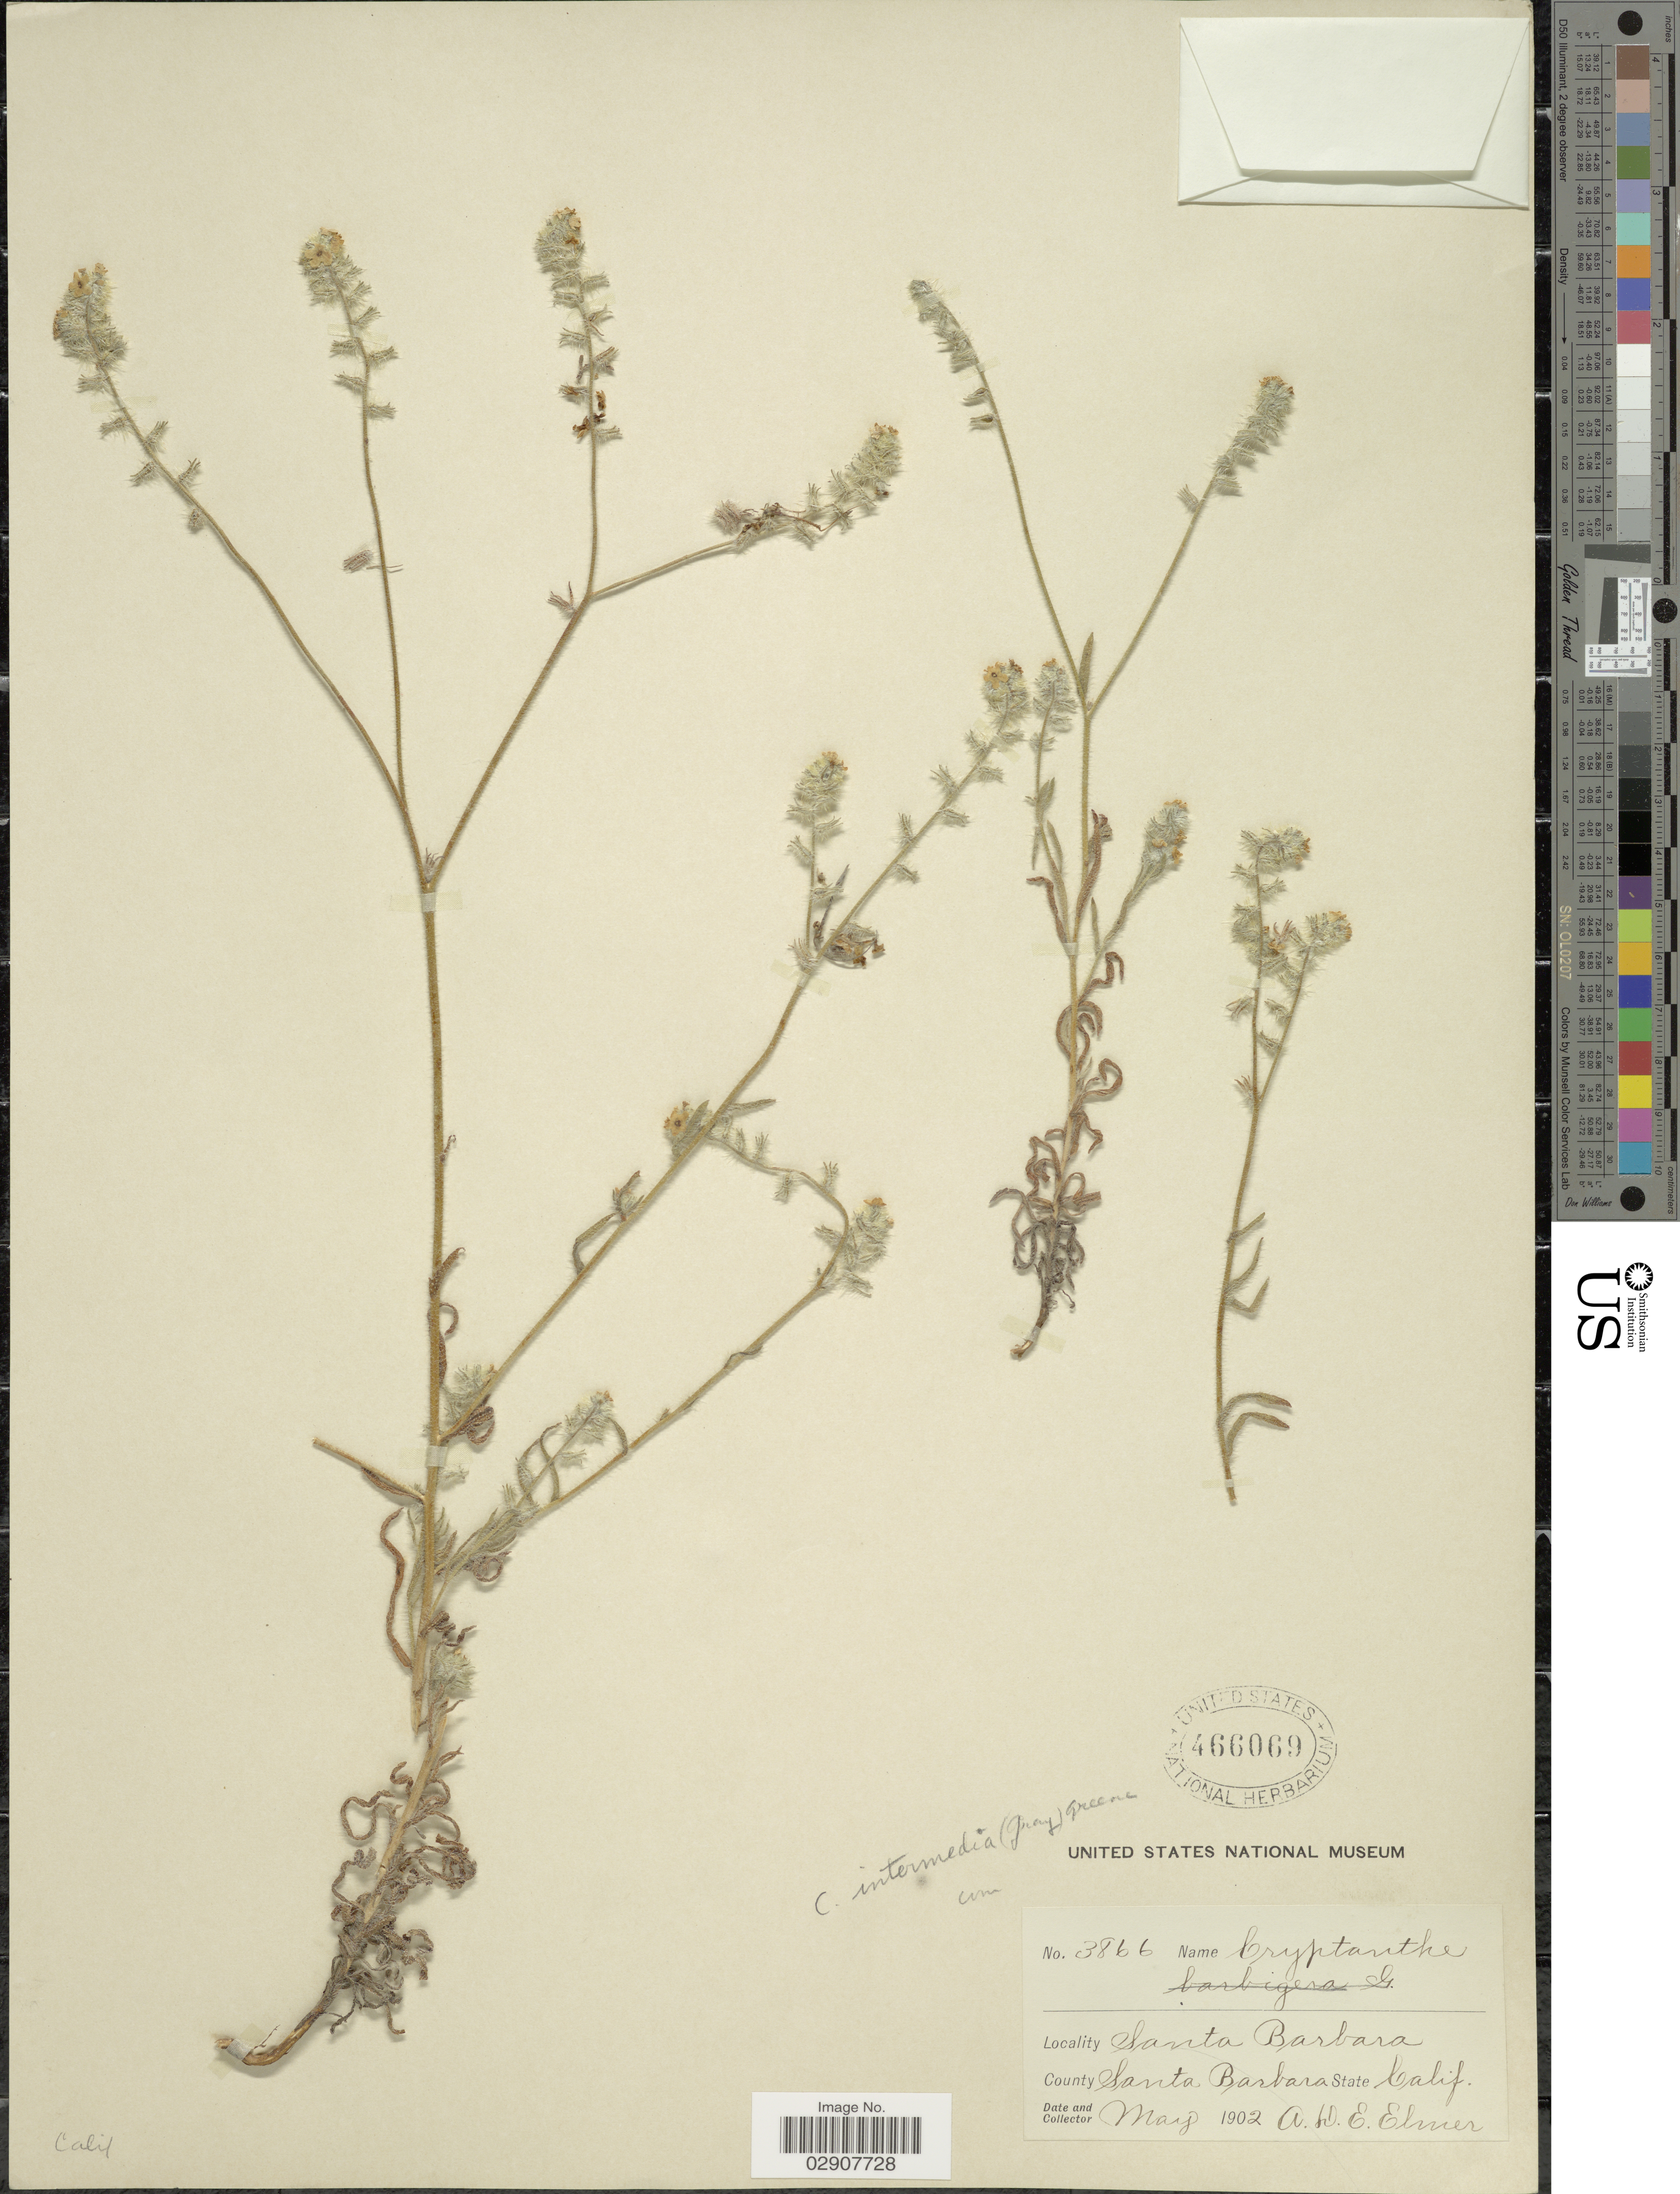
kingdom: Plantae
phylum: Tracheophyta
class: Magnoliopsida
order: Boraginales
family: Boraginaceae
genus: Cryptantha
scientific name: Cryptantha intermedia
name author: (A. Gray) Greene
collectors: A. D. E. Elmer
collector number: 3866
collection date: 1902-05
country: United States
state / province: California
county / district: Santa Barbara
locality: Santa Barbara, County Santa Barbara.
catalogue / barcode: US 466069